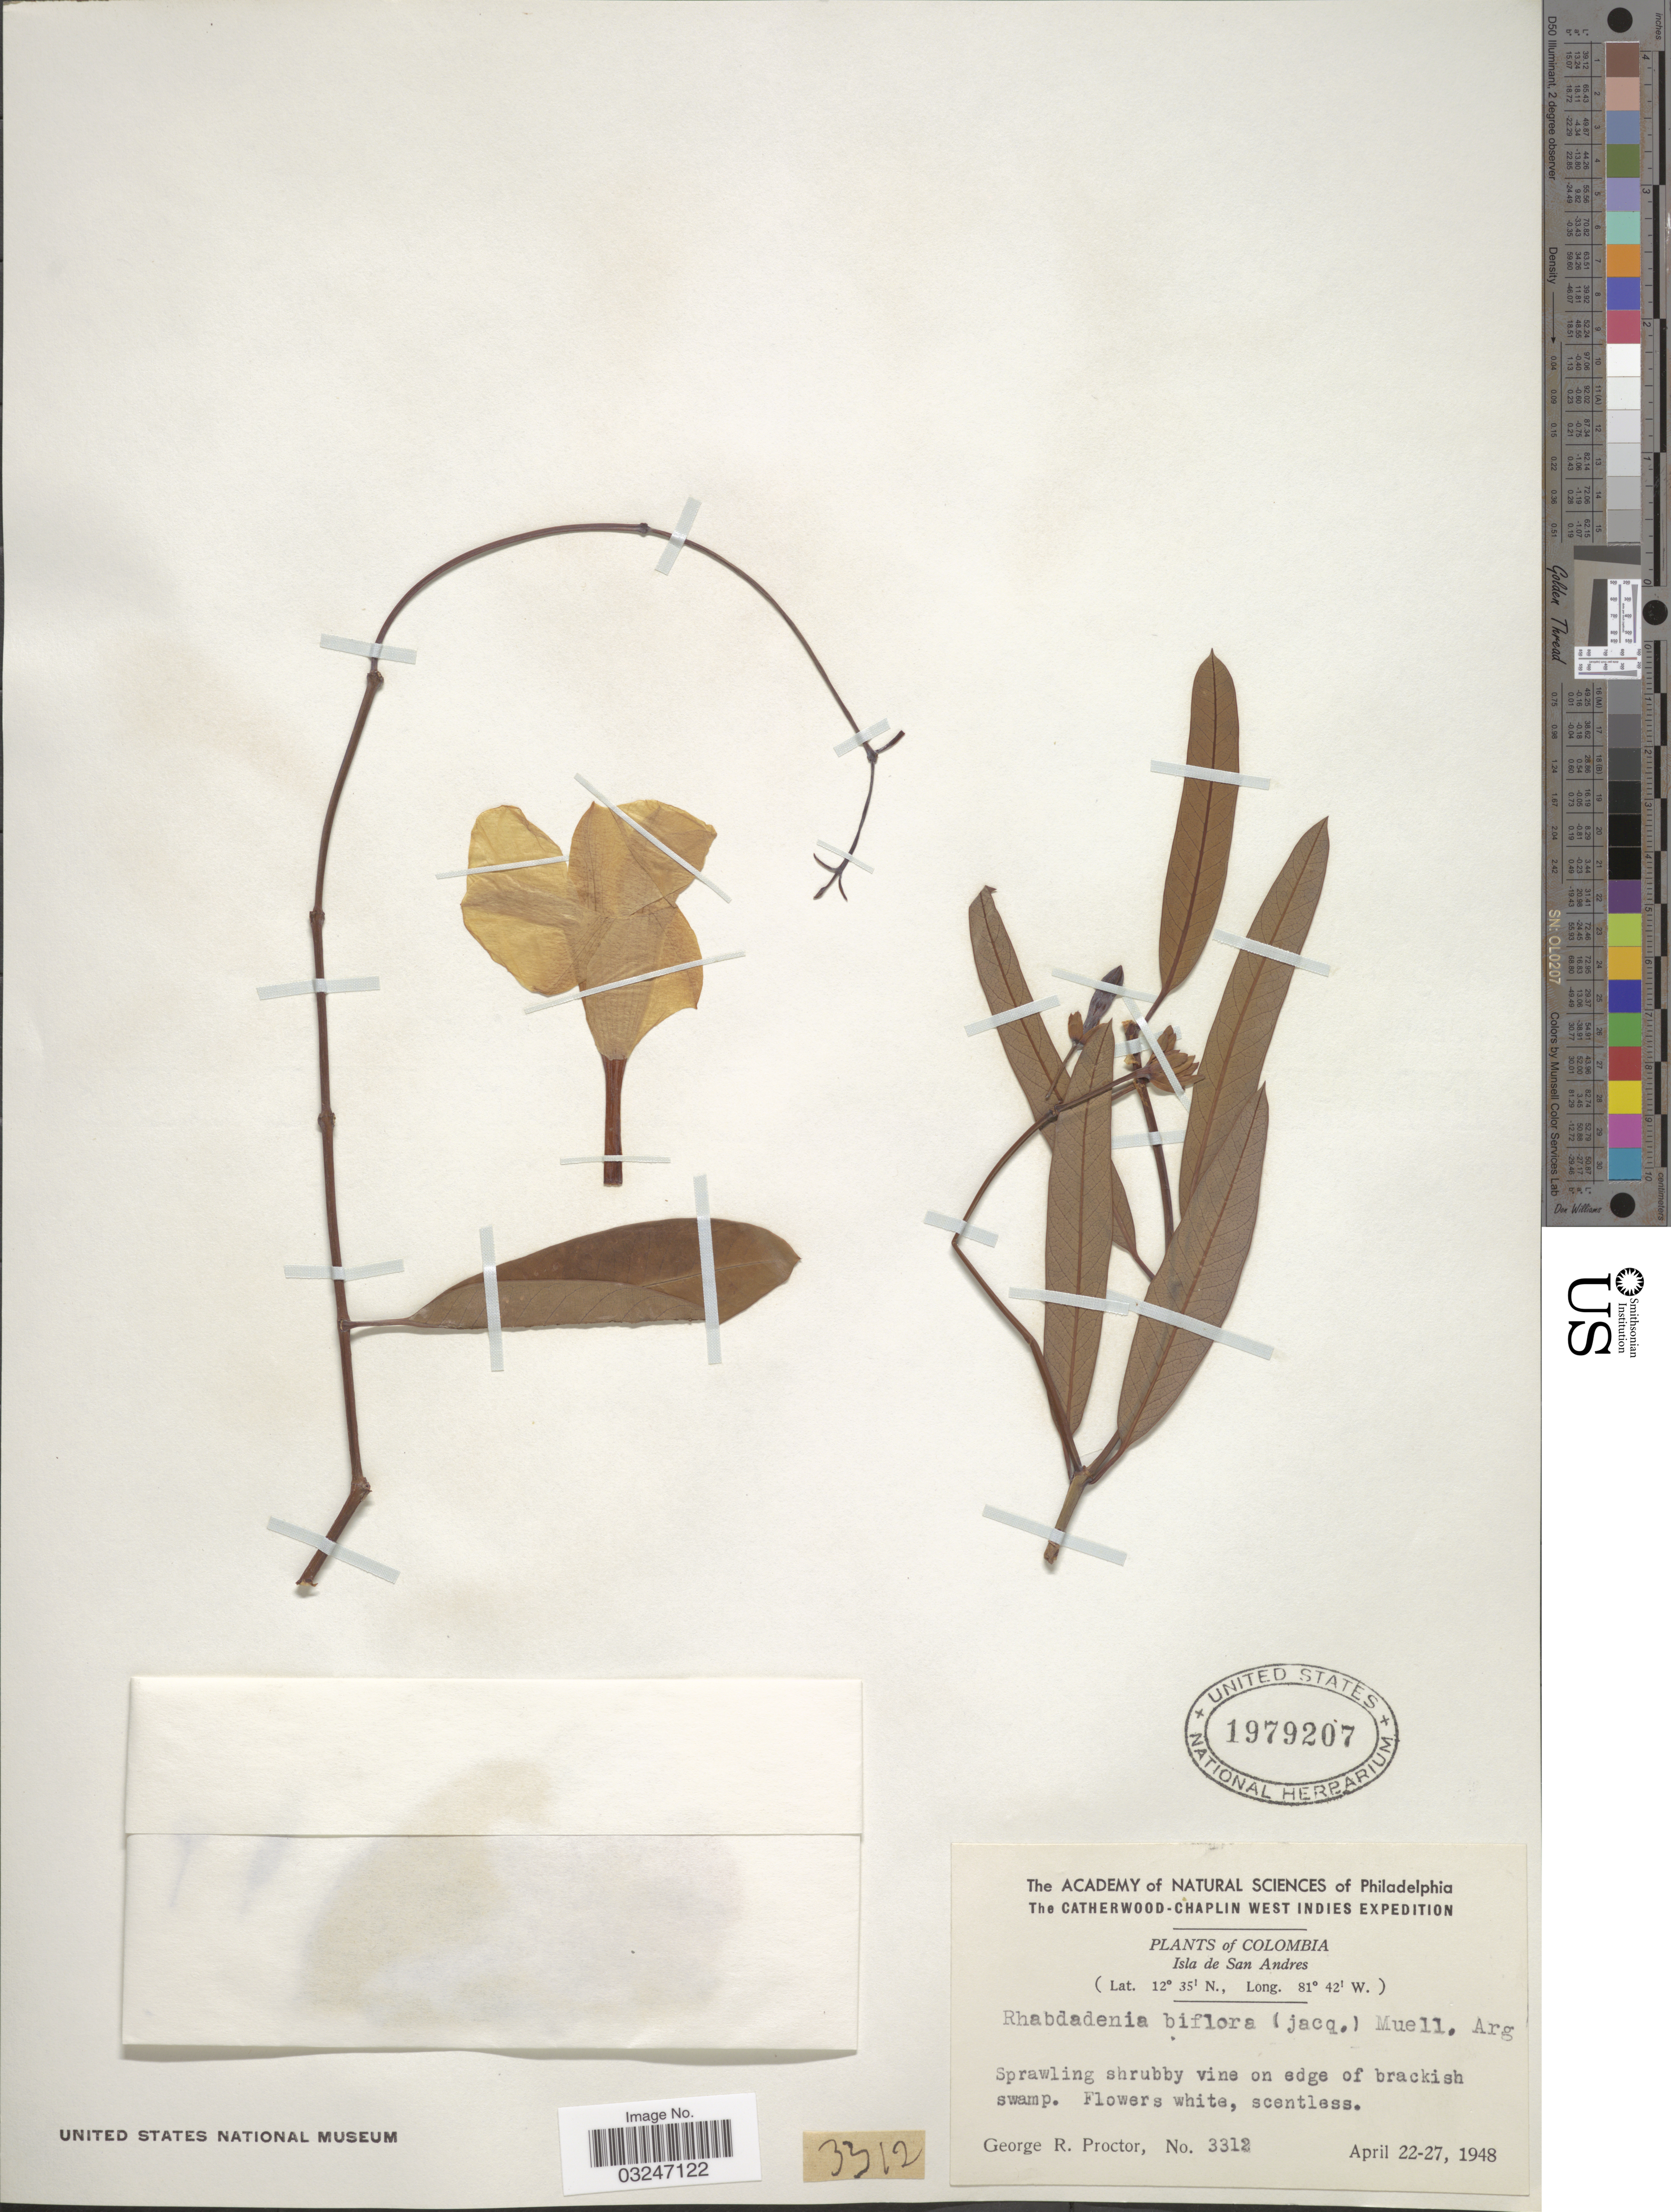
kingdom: Plantae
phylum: Tracheophyta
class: Magnoliopsida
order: Gentianales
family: Apocynaceae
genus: Rhabdadenia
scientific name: Rhabdadenia biflora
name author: (Jacq.) Müll. Arg.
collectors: G. R. Proctor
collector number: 3312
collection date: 1948-04-22/1948-04-27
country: Colombia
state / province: San Andres y Providencia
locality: Isla de San Andres.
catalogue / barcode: US 1979207